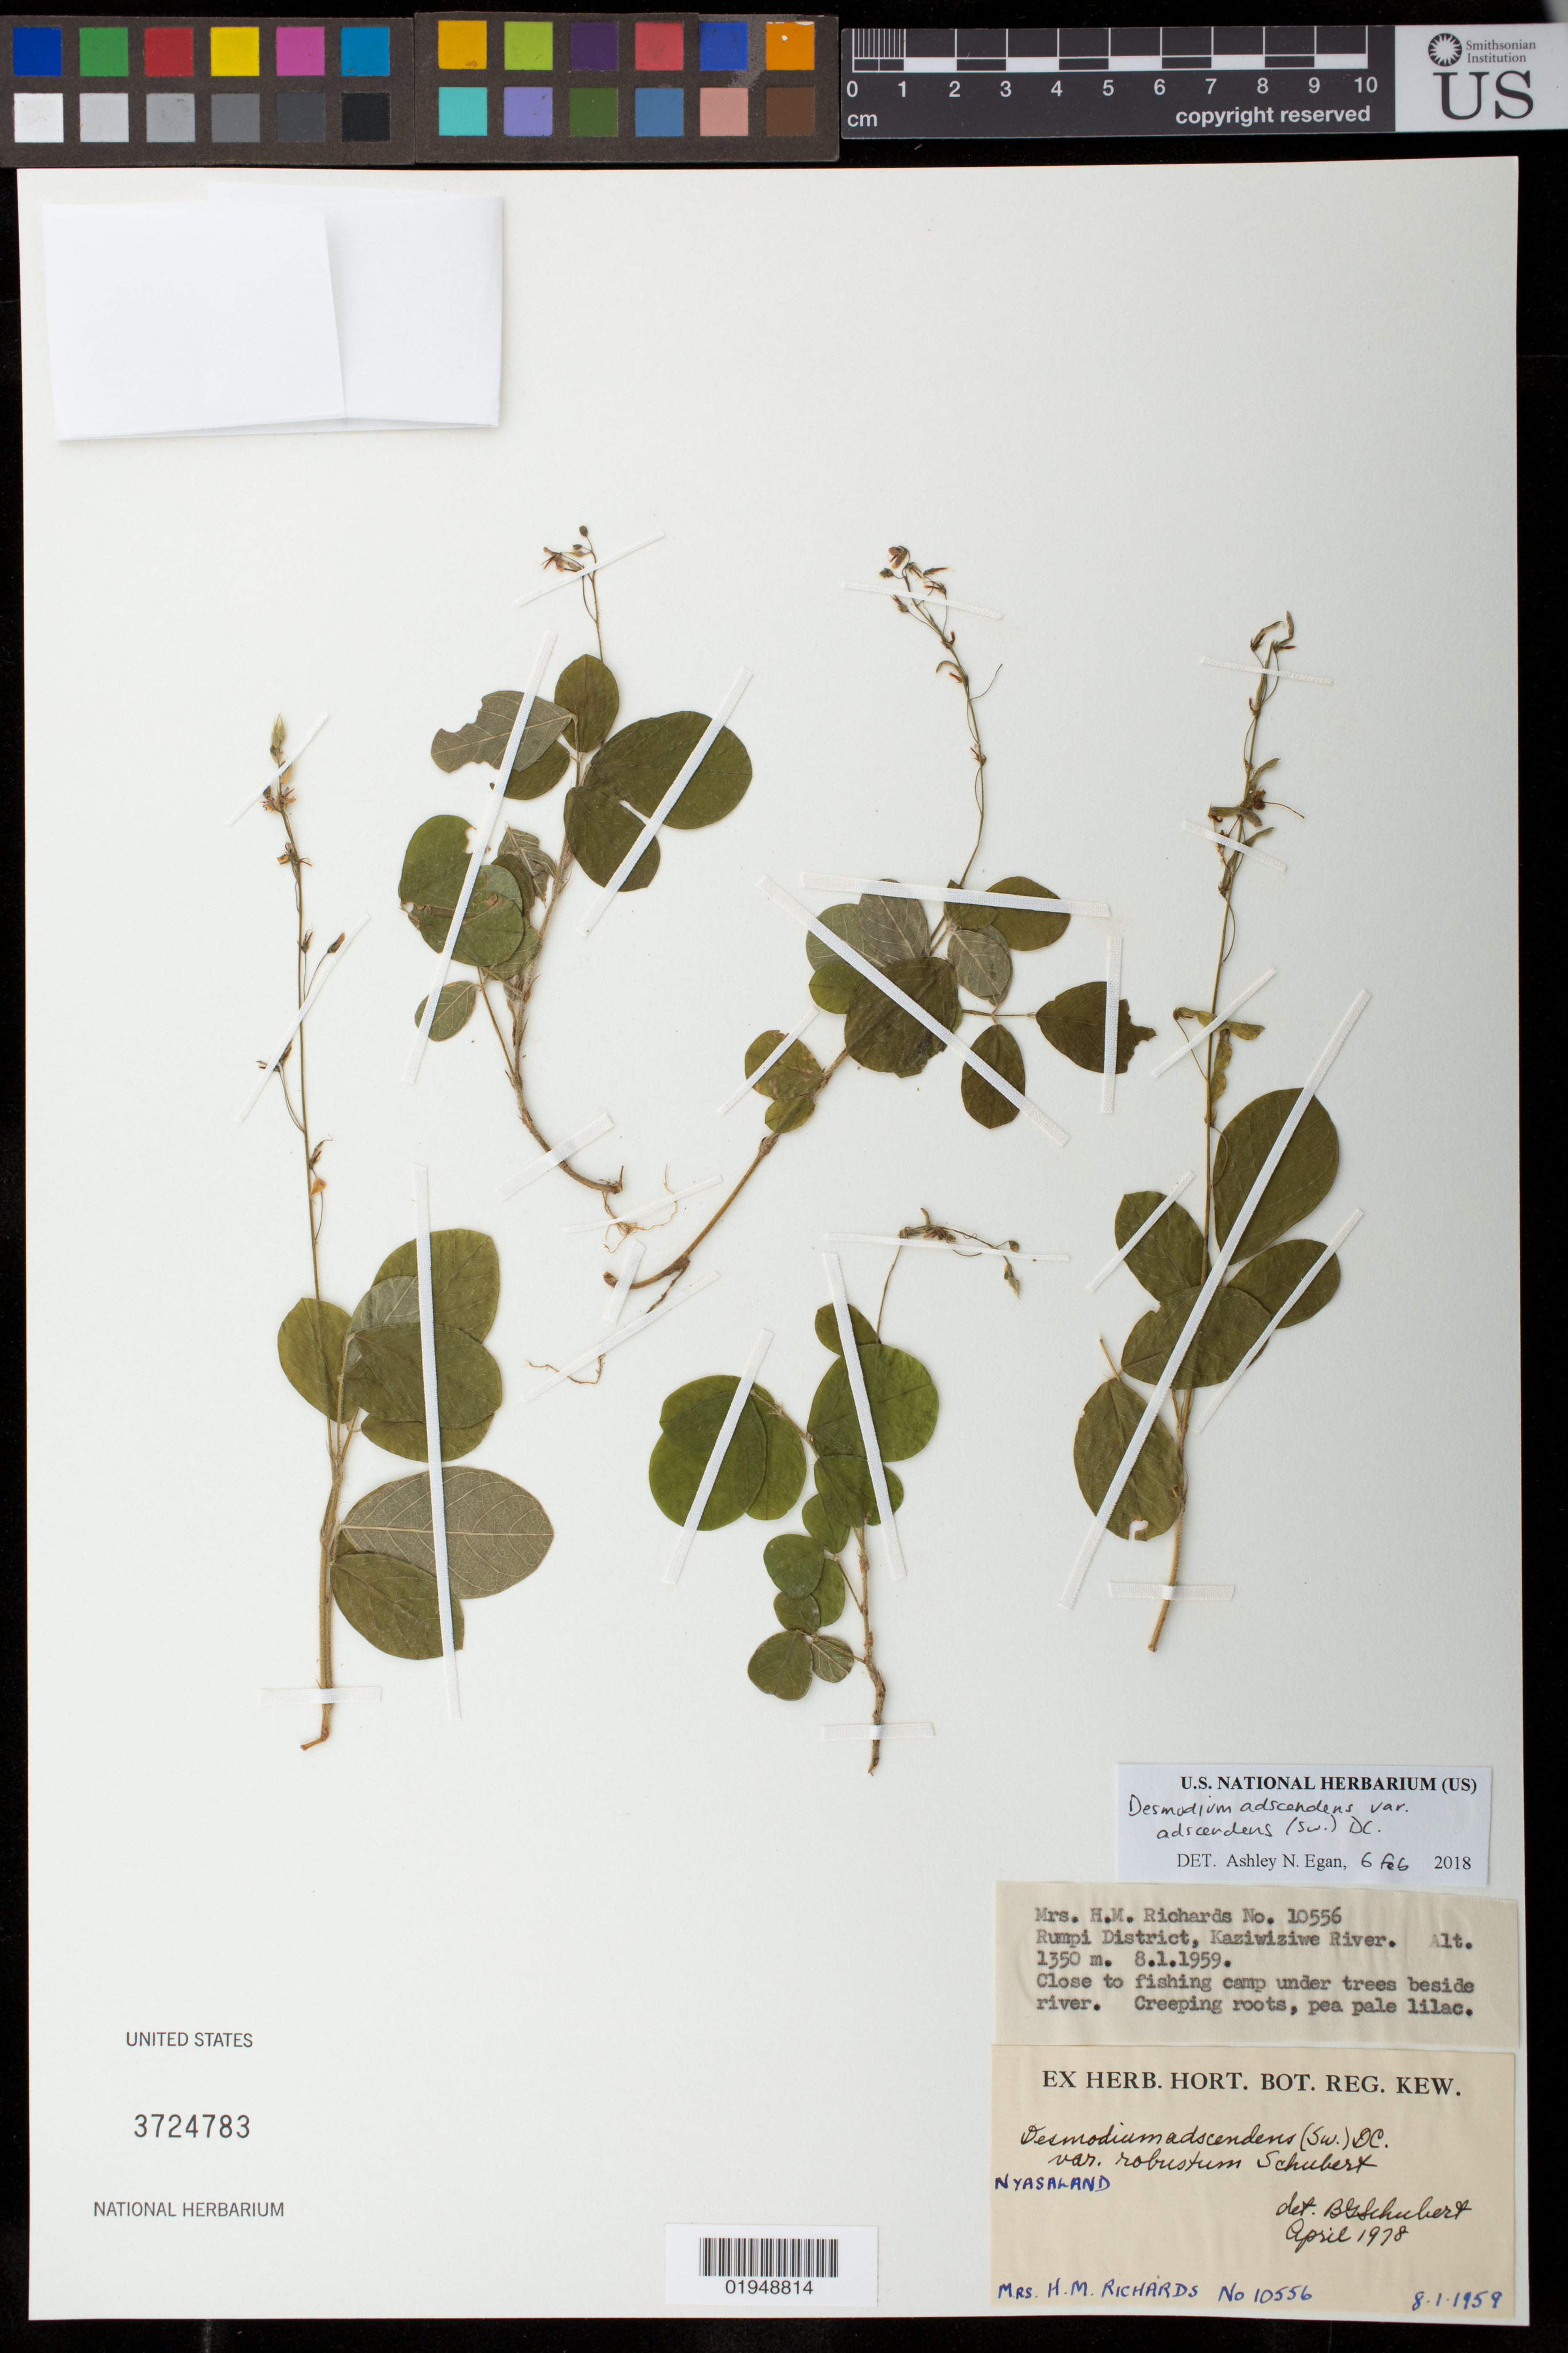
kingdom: Plantae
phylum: Tracheophyta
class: Magnoliopsida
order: Fabales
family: Fabaceae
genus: Grona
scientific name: Grona adscendens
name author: (Sw.) H. Ohashi & K. Ohashi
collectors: H. Richards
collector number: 10556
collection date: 1959-01-08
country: Malawi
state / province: Northern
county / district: Rumphi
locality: Rumpi [Rumphi] District, Kaziwiziwe River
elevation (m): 1350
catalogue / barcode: US 3724783